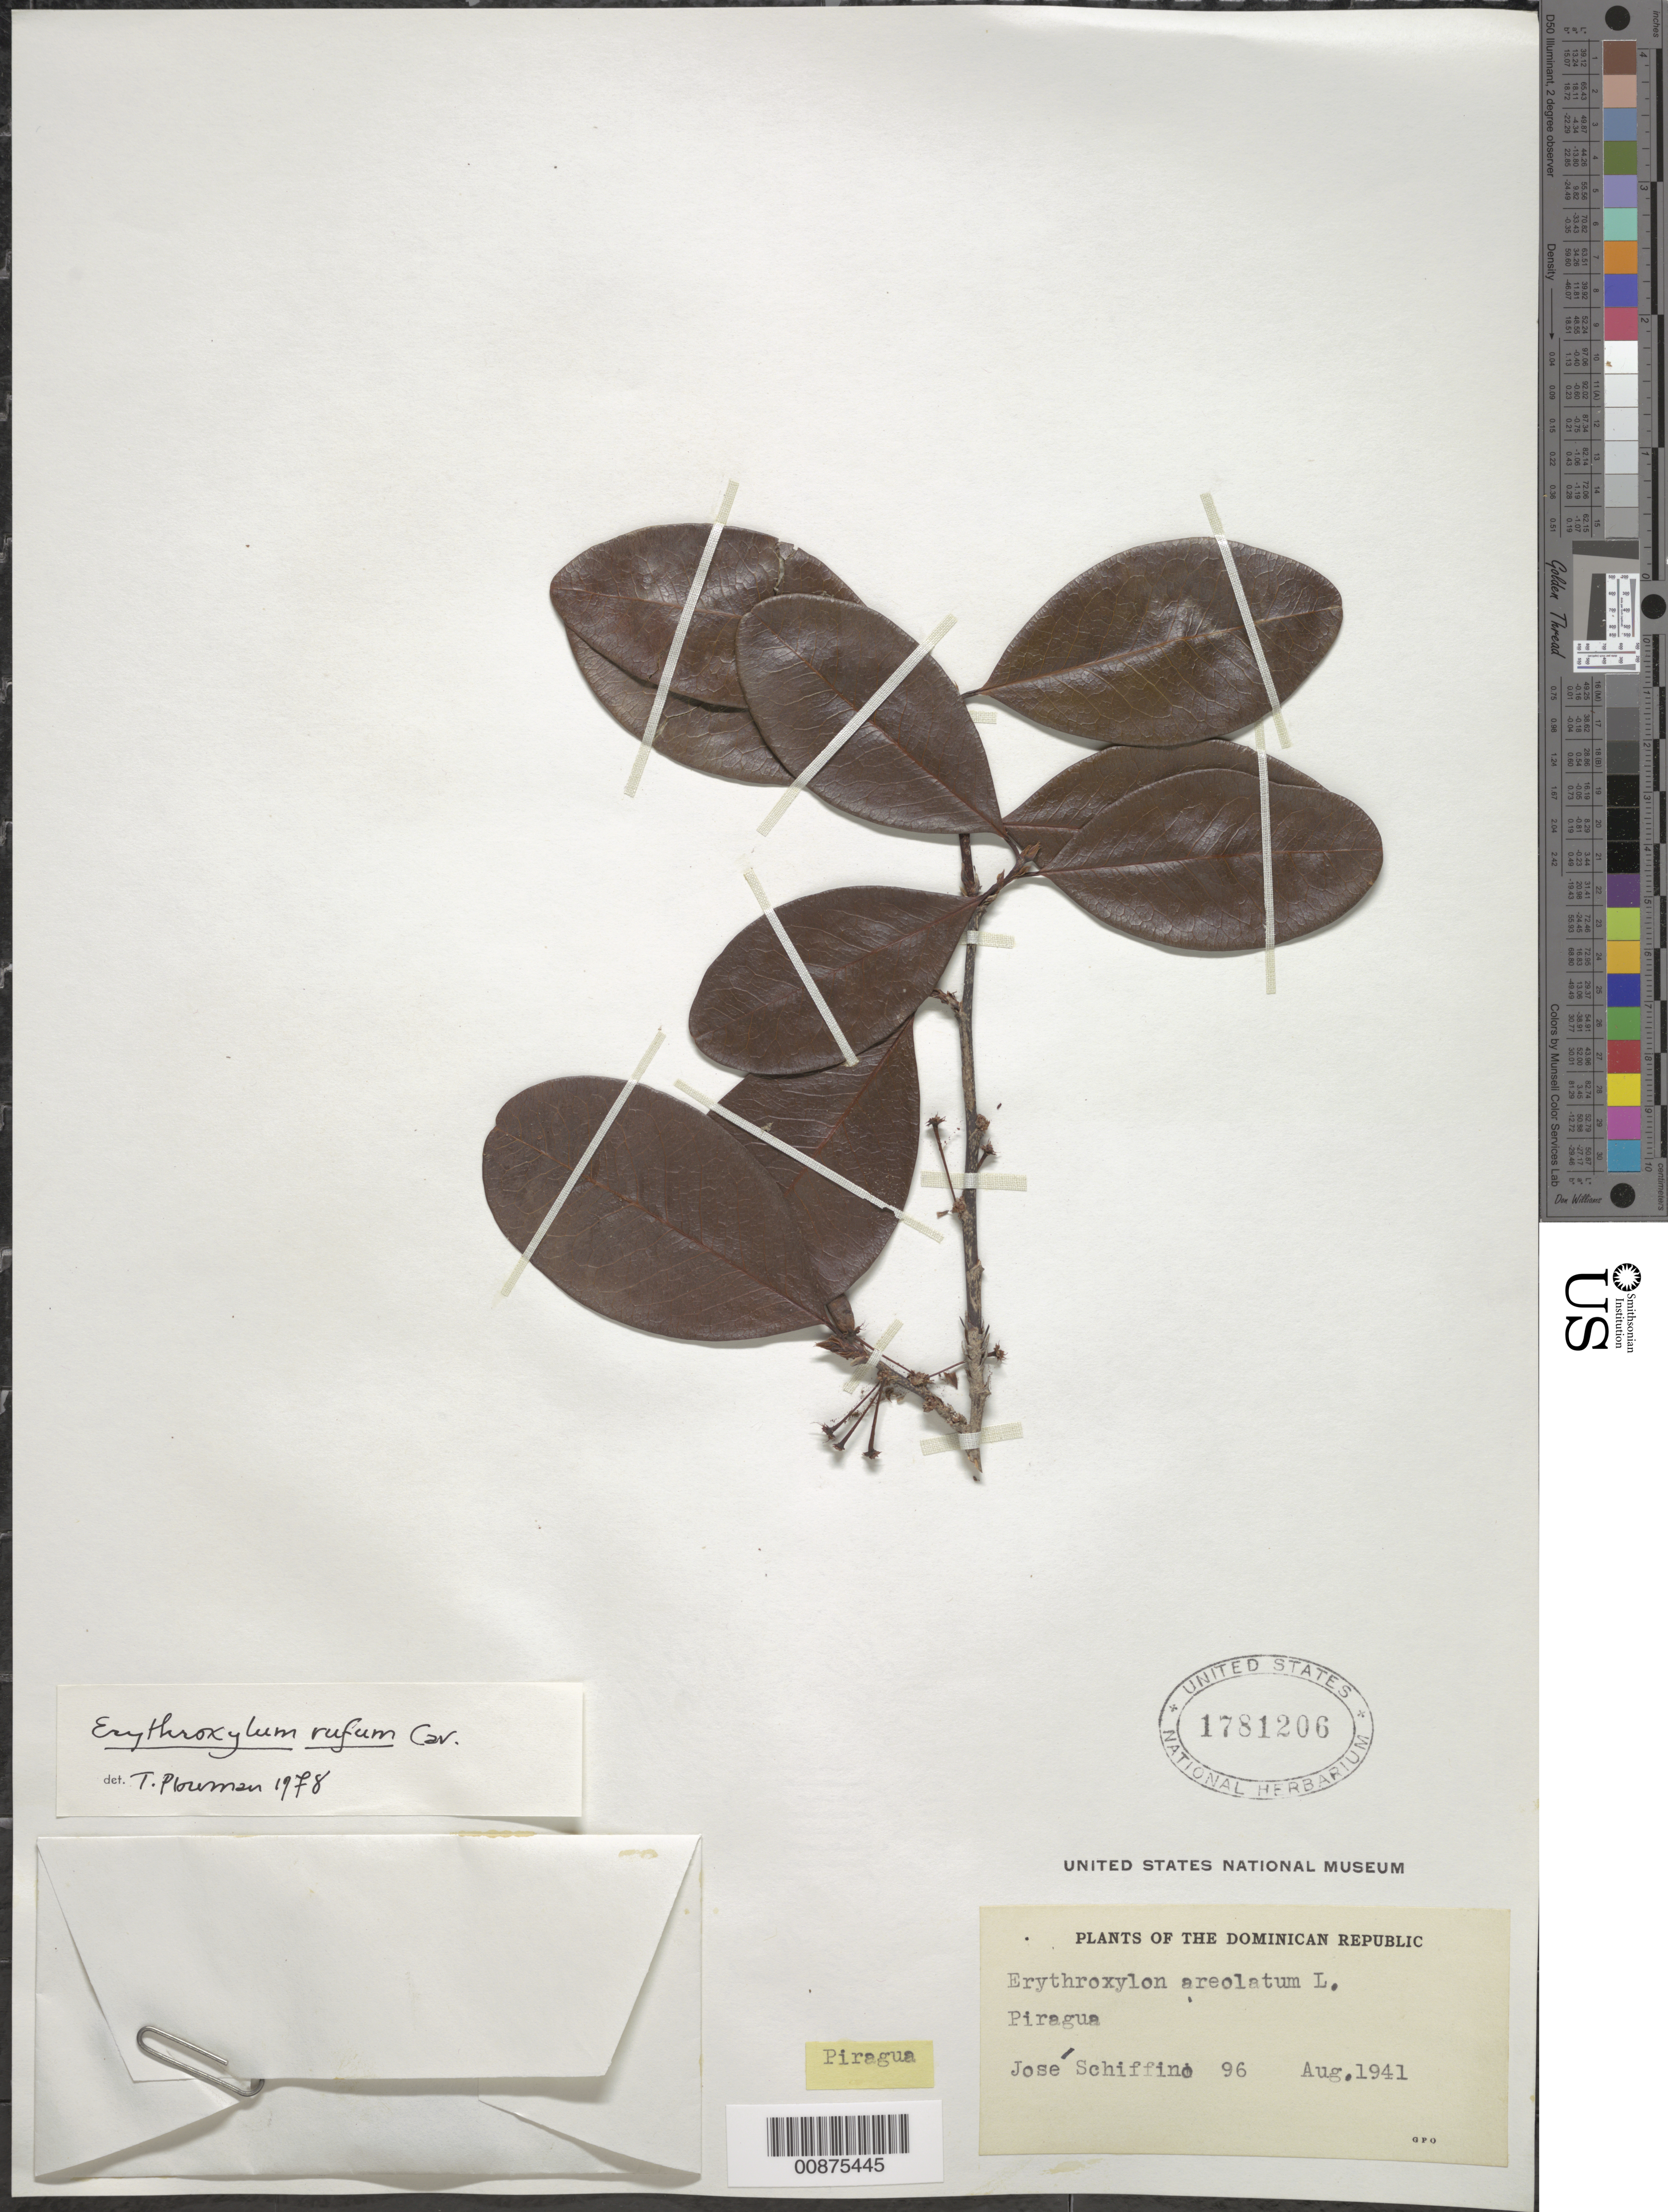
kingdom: Plantae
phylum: Tracheophyta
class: Magnoliopsida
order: Malpighiales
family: Erythroxylaceae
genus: Erythroxylum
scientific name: Erythroxylum rufum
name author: Cav.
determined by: Plowman, Timothy C.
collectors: J. Schiffino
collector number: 96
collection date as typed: Aug 1941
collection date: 1941-08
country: Dominican Republic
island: Hispaniola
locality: Piragua.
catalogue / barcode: US 1781206